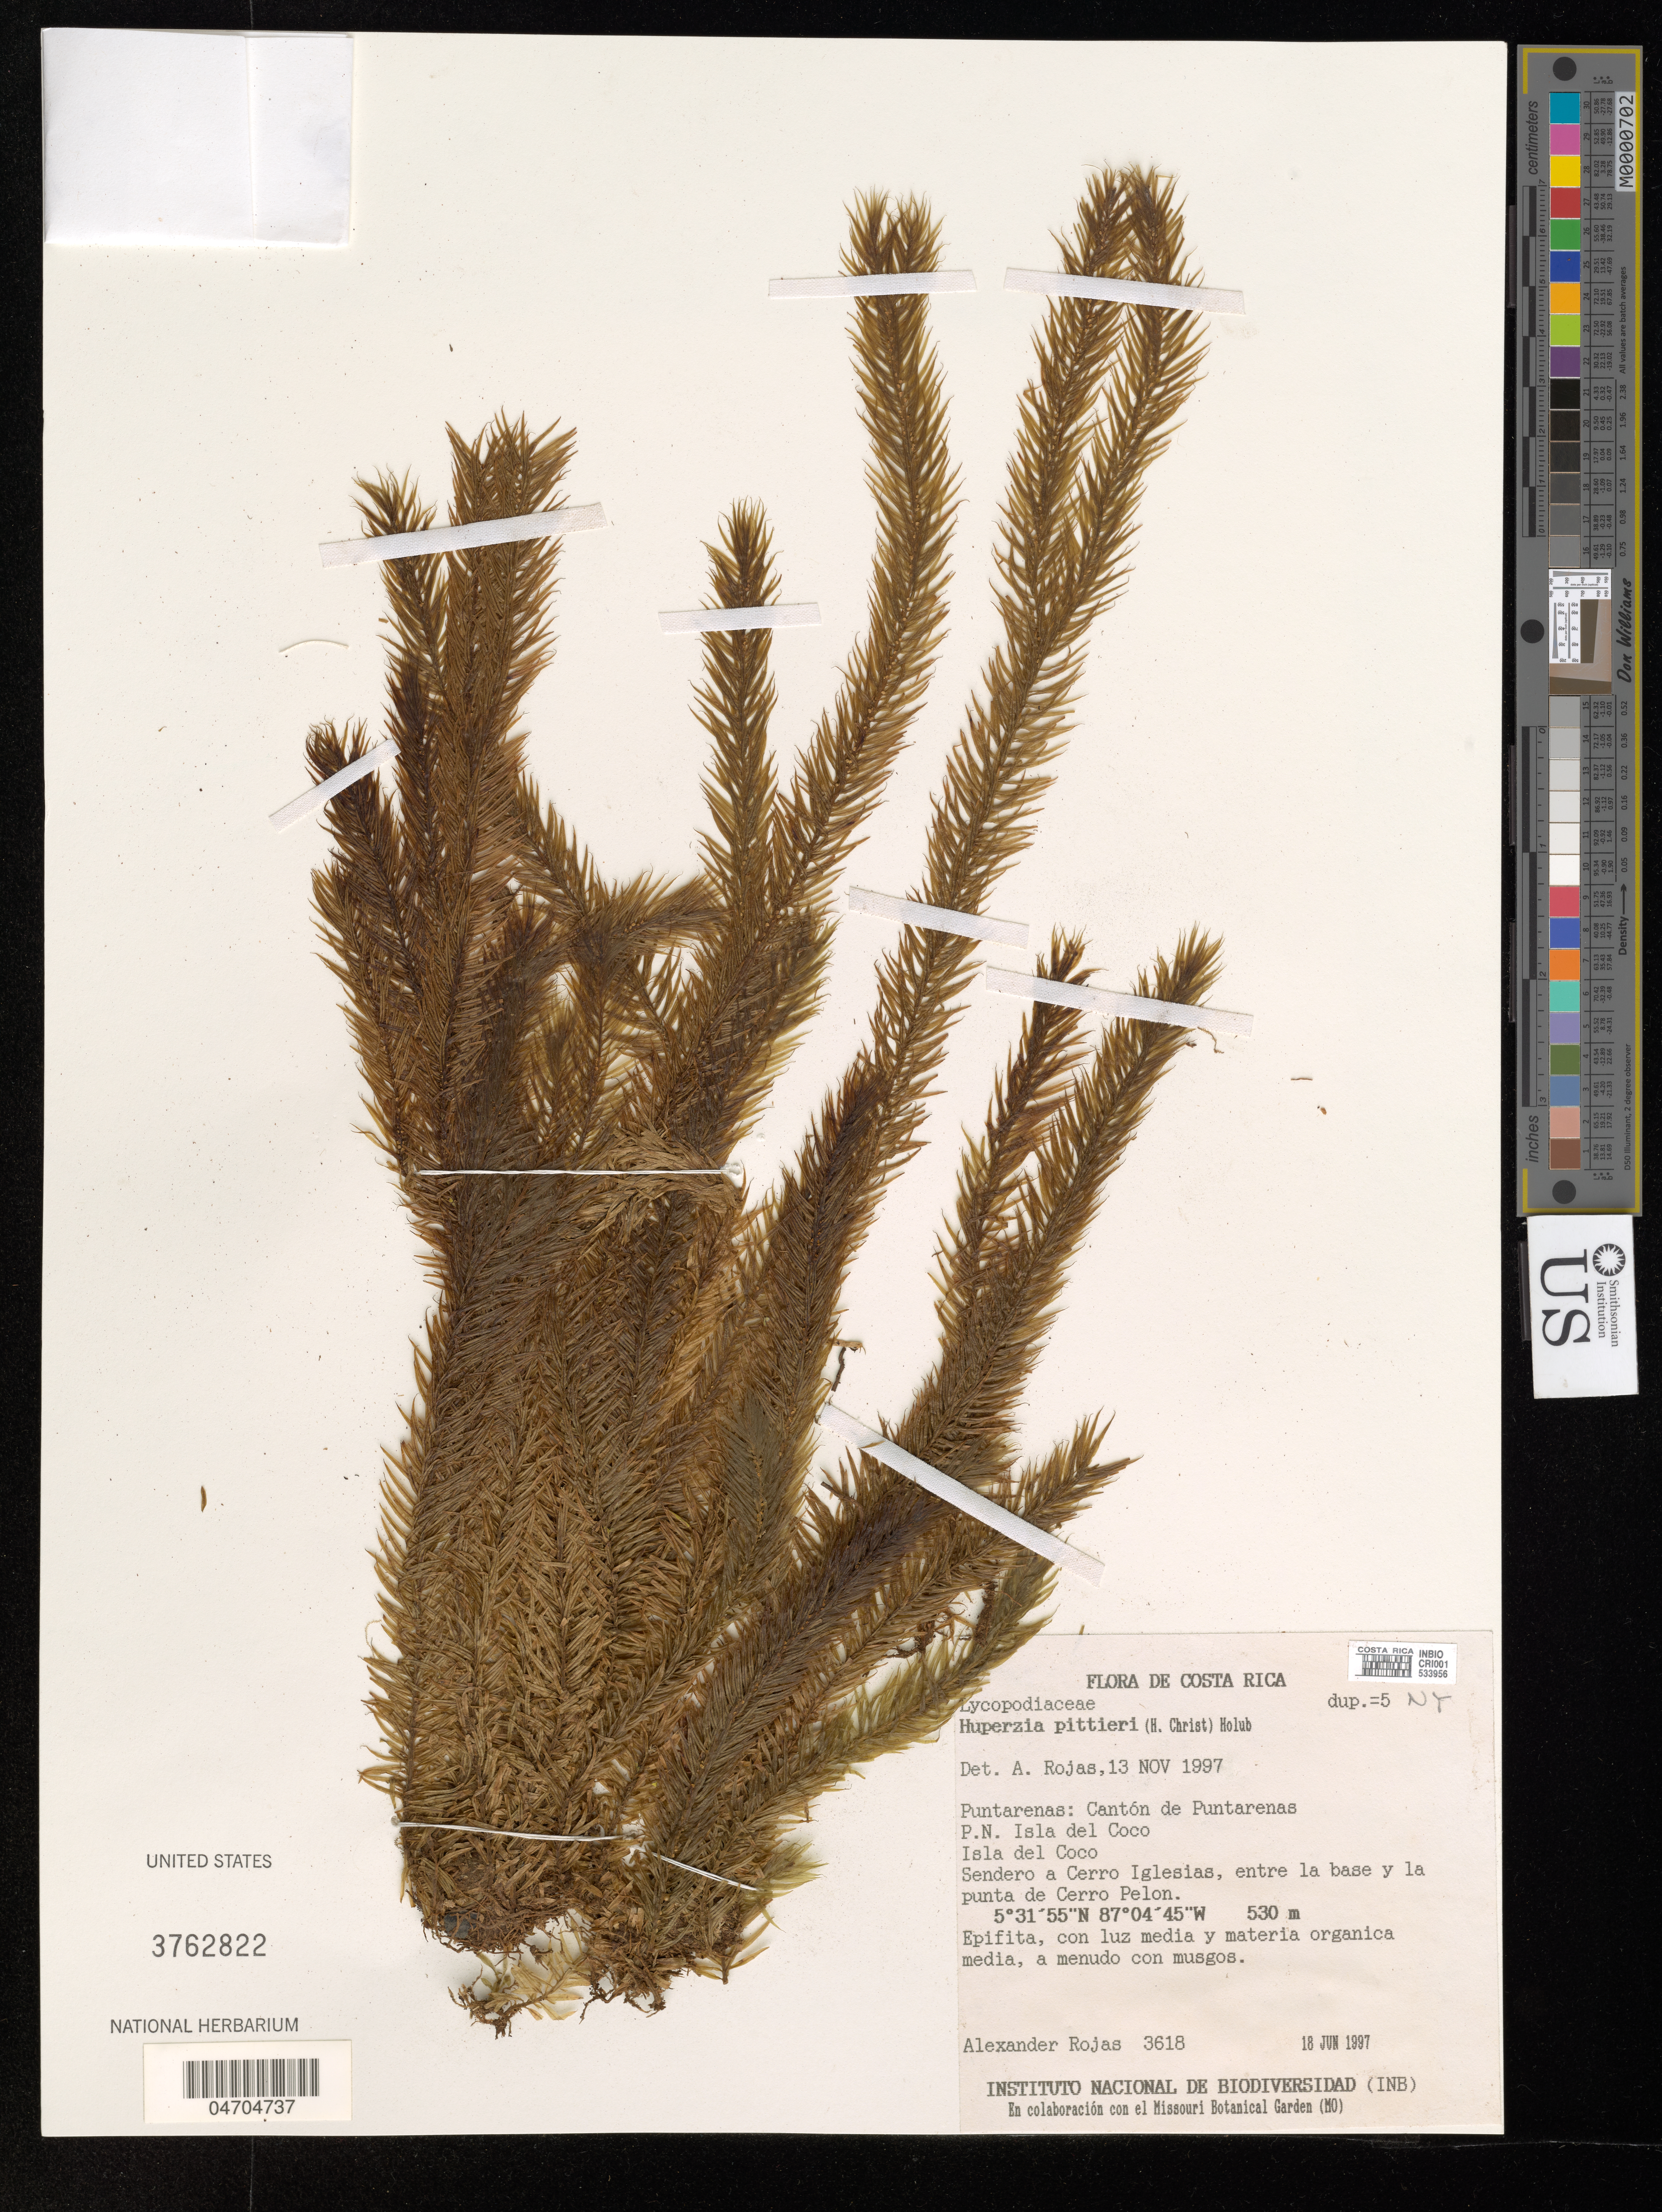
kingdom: Plantae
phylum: Tracheophyta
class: Lycopodiopsida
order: Lycopodiales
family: Lycopodiaceae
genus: Phlegmariurus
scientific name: Phlegmariurus pittieri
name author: (Christ) B. Øllg.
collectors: A. Rojas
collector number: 3618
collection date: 1997-06-18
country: Costa Rica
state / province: Puntarenas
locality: Cantón de Puntarenas. P.N. Isla del Coco. Isla del Coco. Sendero a Cerro Iglesias, entre la base y la punta de Cerro Pelon.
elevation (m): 530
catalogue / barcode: US 3762822